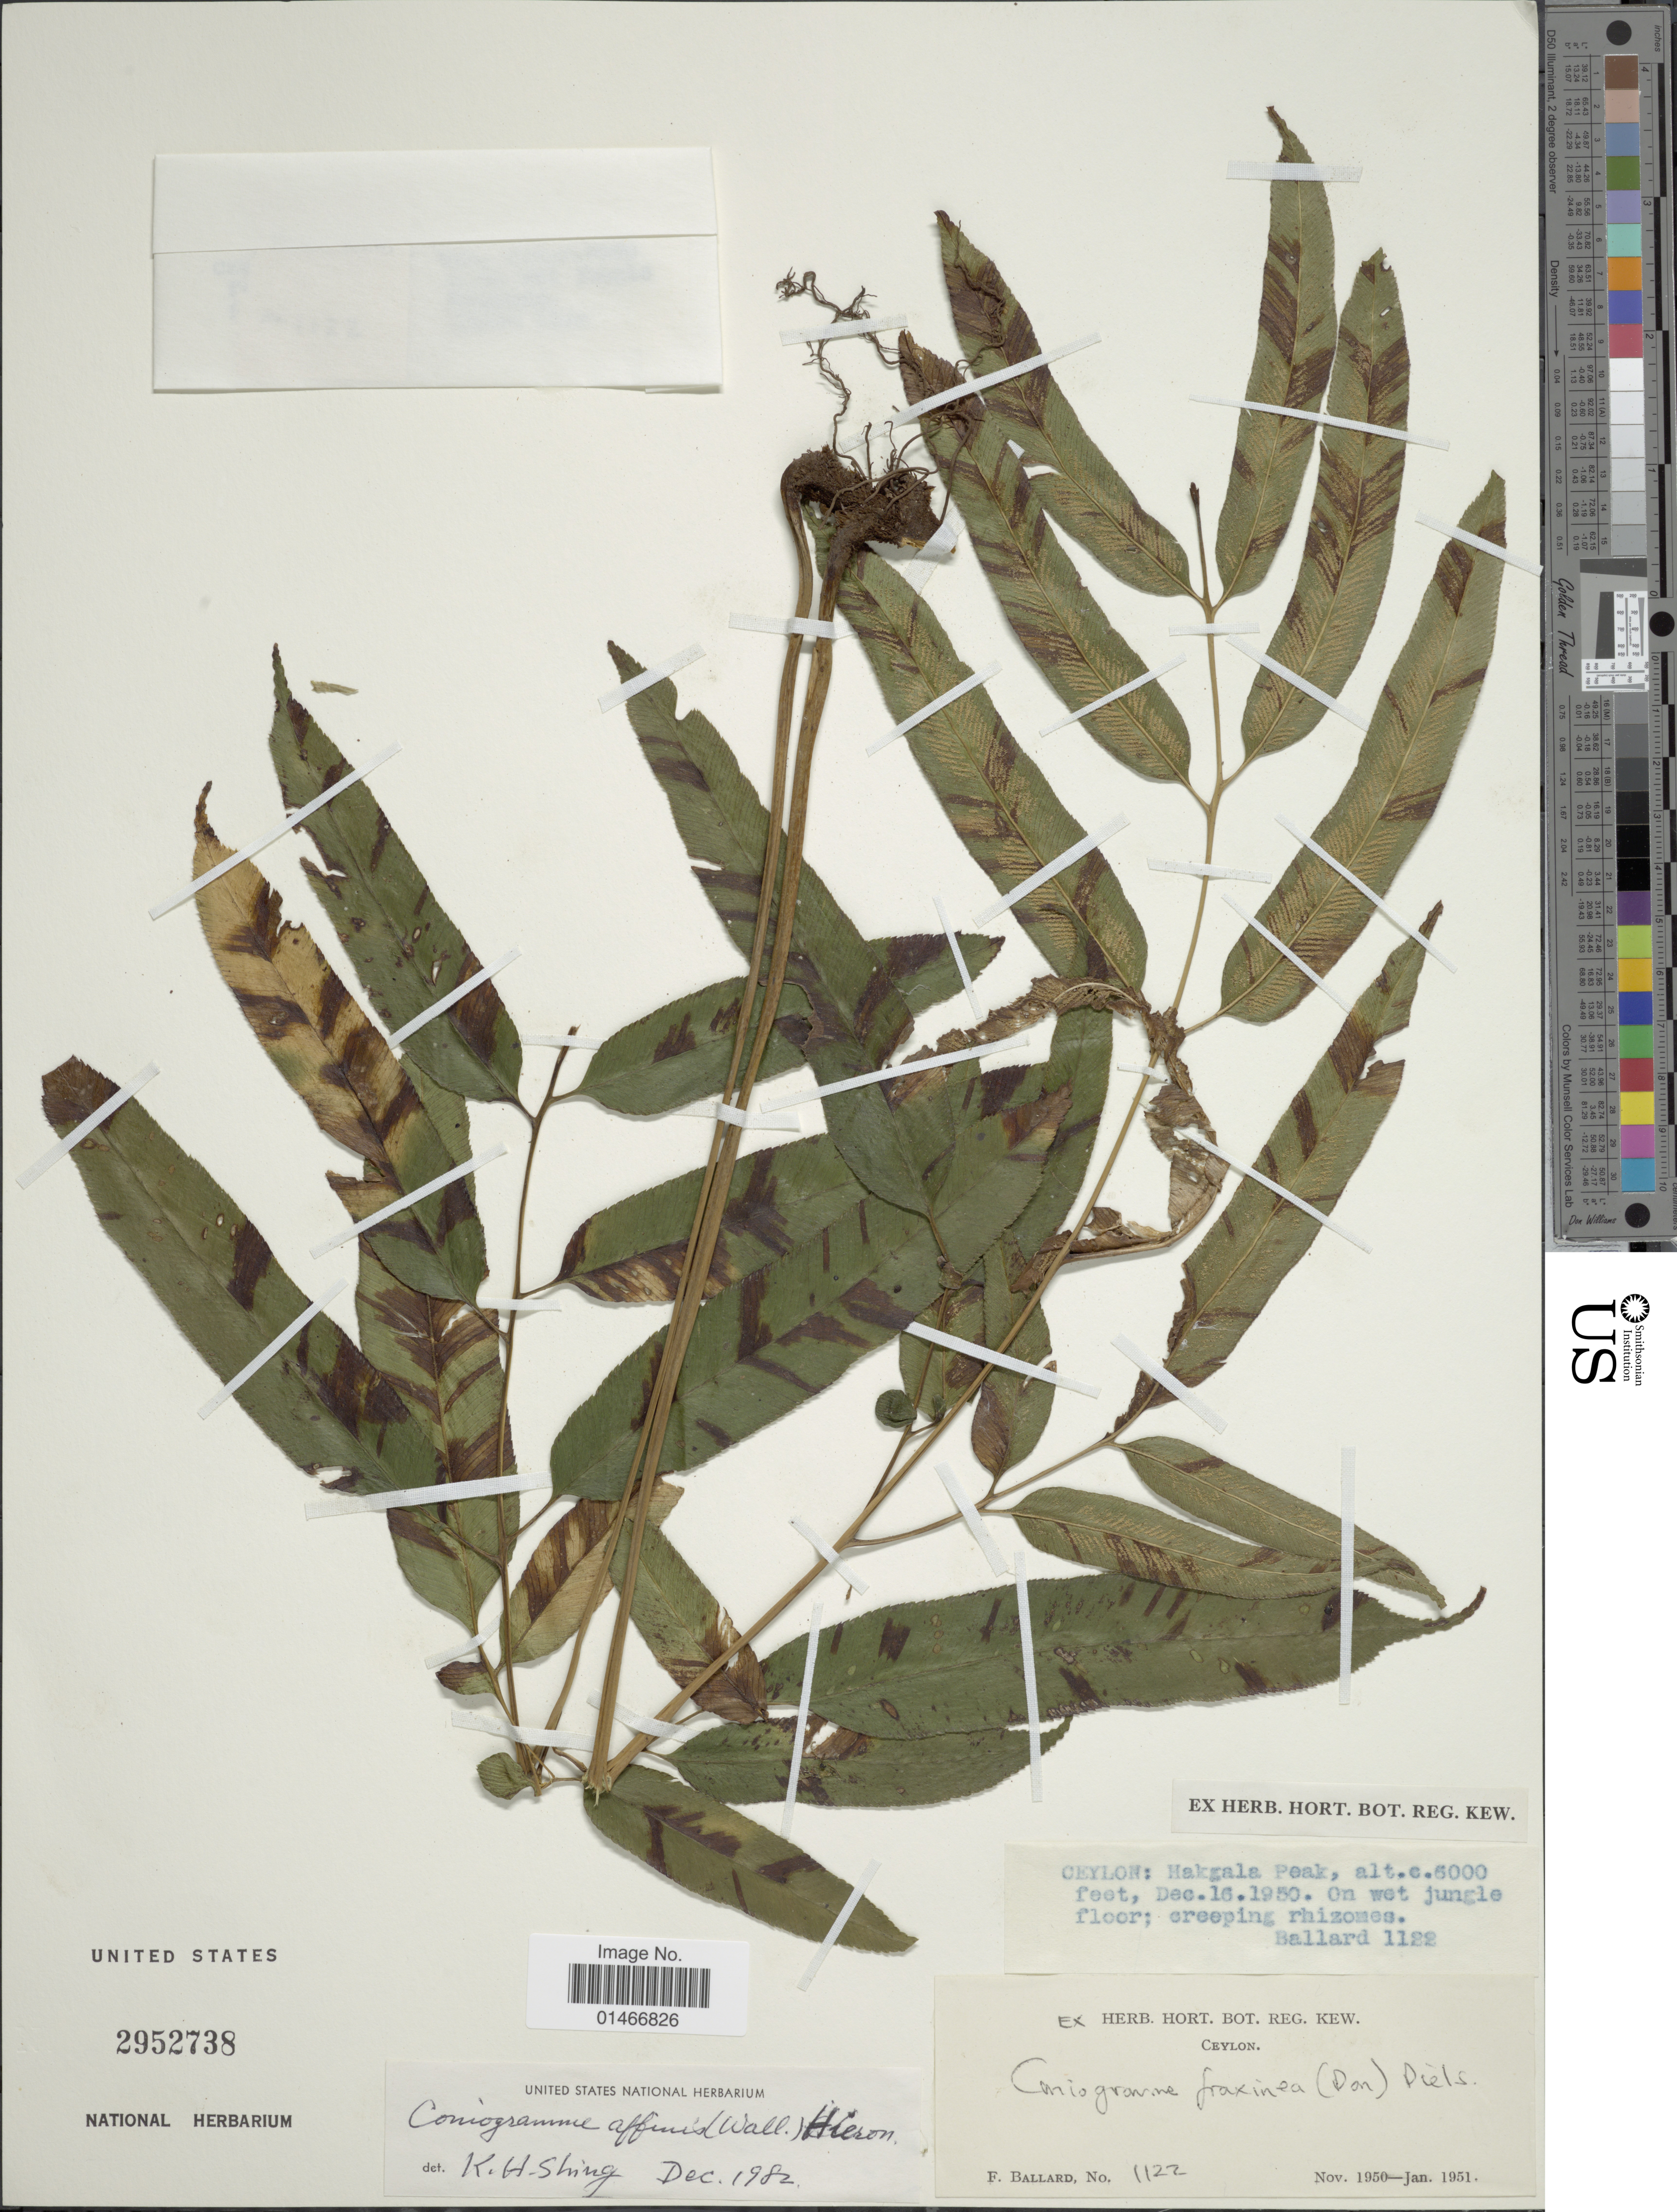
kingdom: Plantae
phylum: Tracheophyta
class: Polypodiopsida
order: Polypodiales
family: Pteridaceae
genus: Coniogramme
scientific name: Coniogramme affinis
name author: Hieron.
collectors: F. Ballard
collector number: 1122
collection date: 1950-12-16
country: Sri Lanka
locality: Ceylon: Hakgala Peak.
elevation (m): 1524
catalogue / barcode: US 2952738